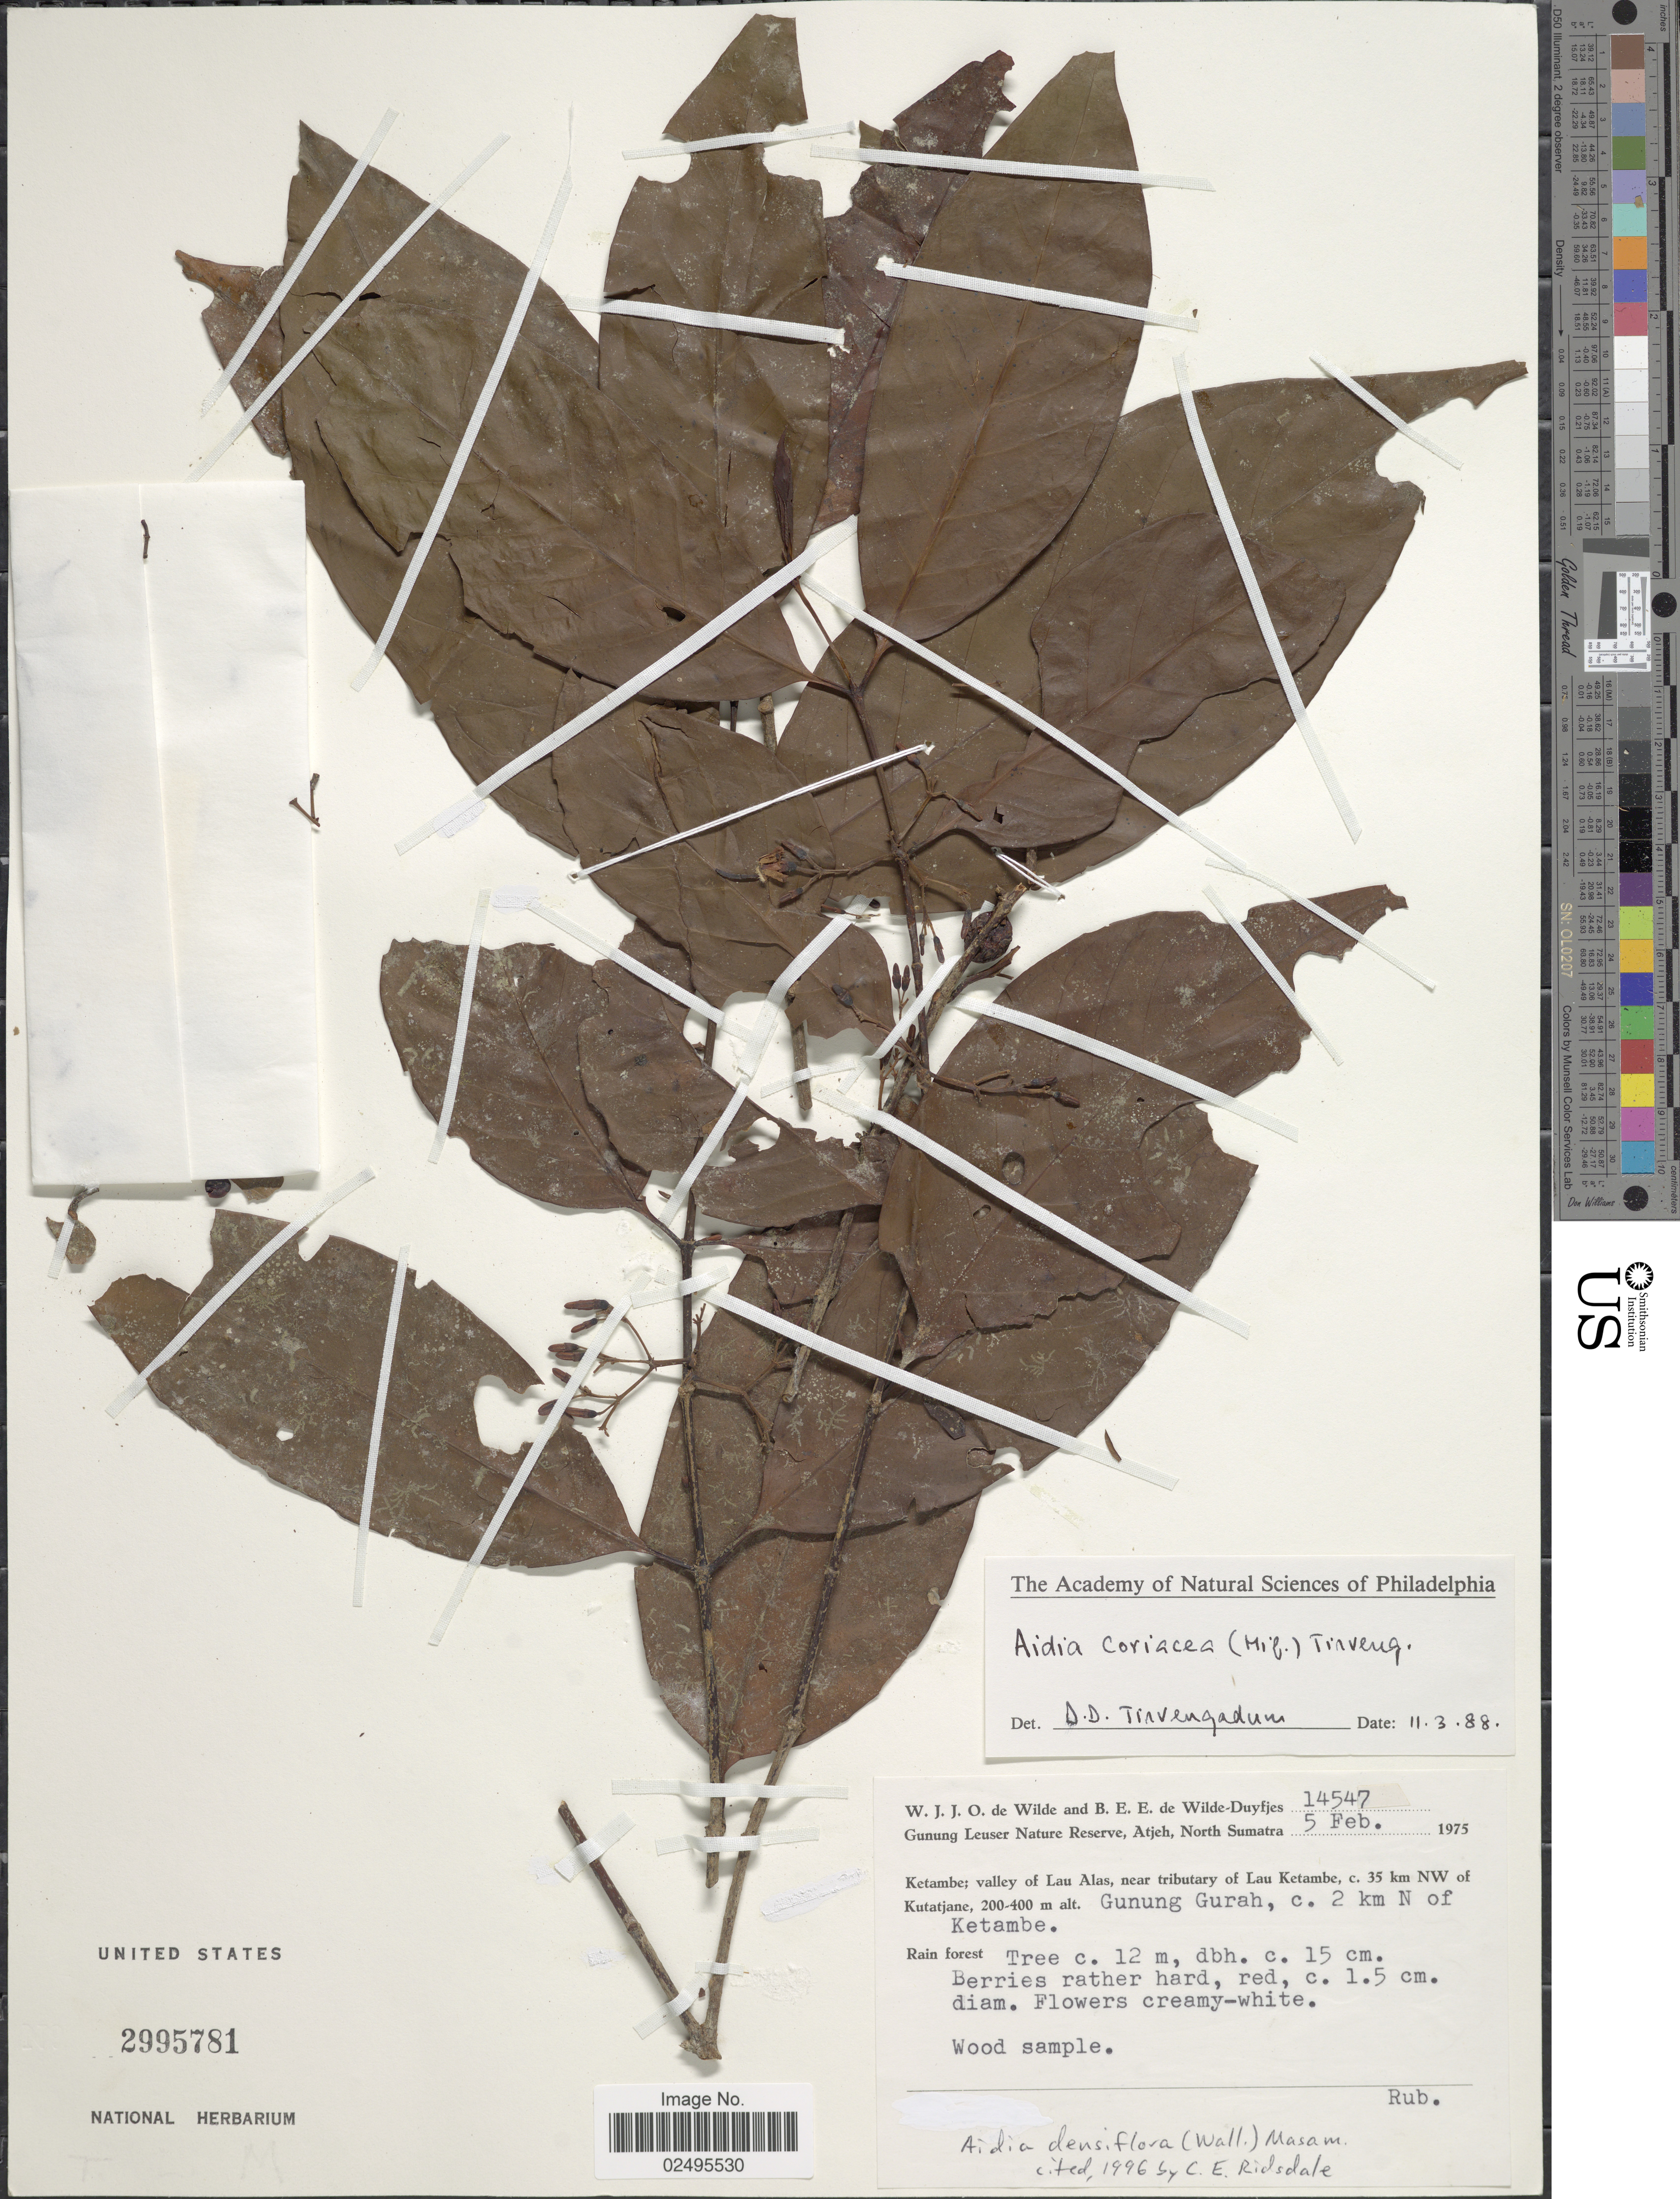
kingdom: Plantae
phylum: Tracheophyta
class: Magnoliopsida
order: Gentianales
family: Rubiaceae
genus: Aidia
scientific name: Aidia densiflora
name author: (Wall.) Masam.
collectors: W. J. de Wilde & B. E. de Wilde-Duyfjes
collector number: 14547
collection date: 1975-02-05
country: Indonesia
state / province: Sumatra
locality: Gunung Leuser, Nature Reserve, Atjeh, North Sumatra, Ketambe; valley of Lau Alas, near tributary of Lau Ketambe, c. 35 km NW of Kutatjane, Gunung Gurah, c. 2 km N of Ketambe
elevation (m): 200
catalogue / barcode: US 2995781